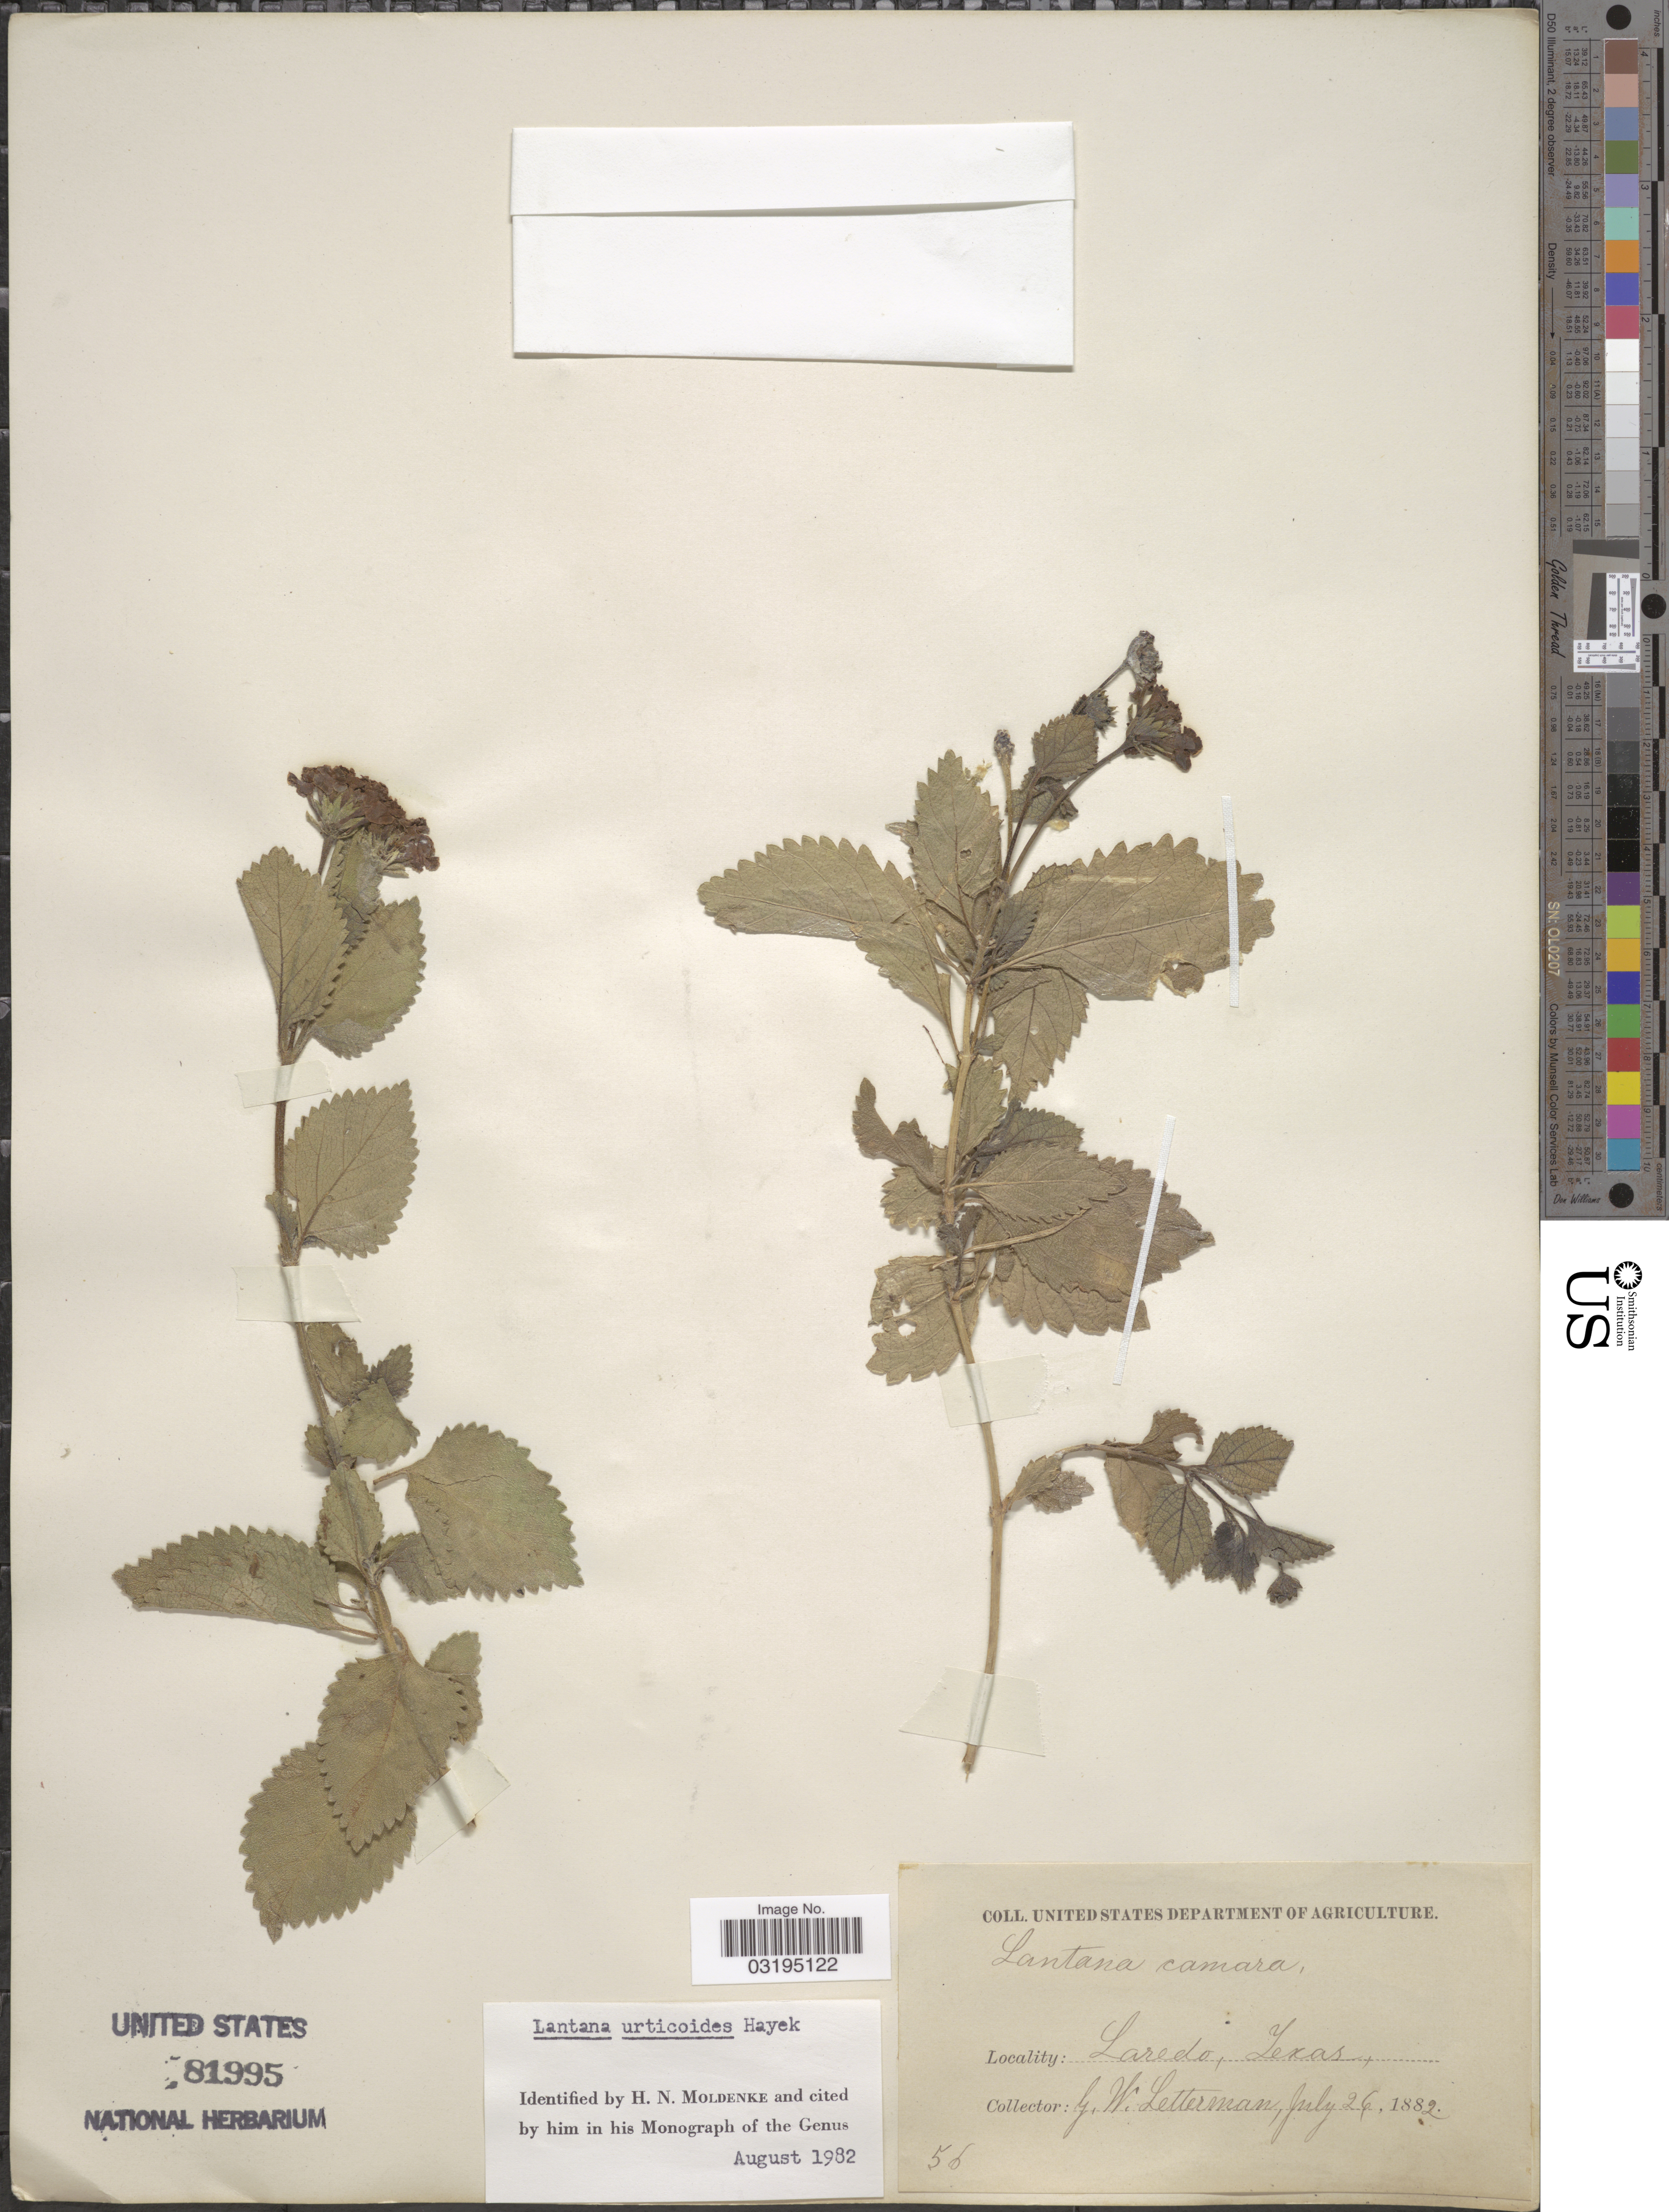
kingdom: Plantae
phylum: Tracheophyta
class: Magnoliopsida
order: Lamiales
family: Verbenaceae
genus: Lantana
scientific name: Lantana urticoides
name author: Hayek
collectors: G. W. Letterman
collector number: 56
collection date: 1882-07-26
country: United States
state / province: Texas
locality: Laredo.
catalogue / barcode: US 81995